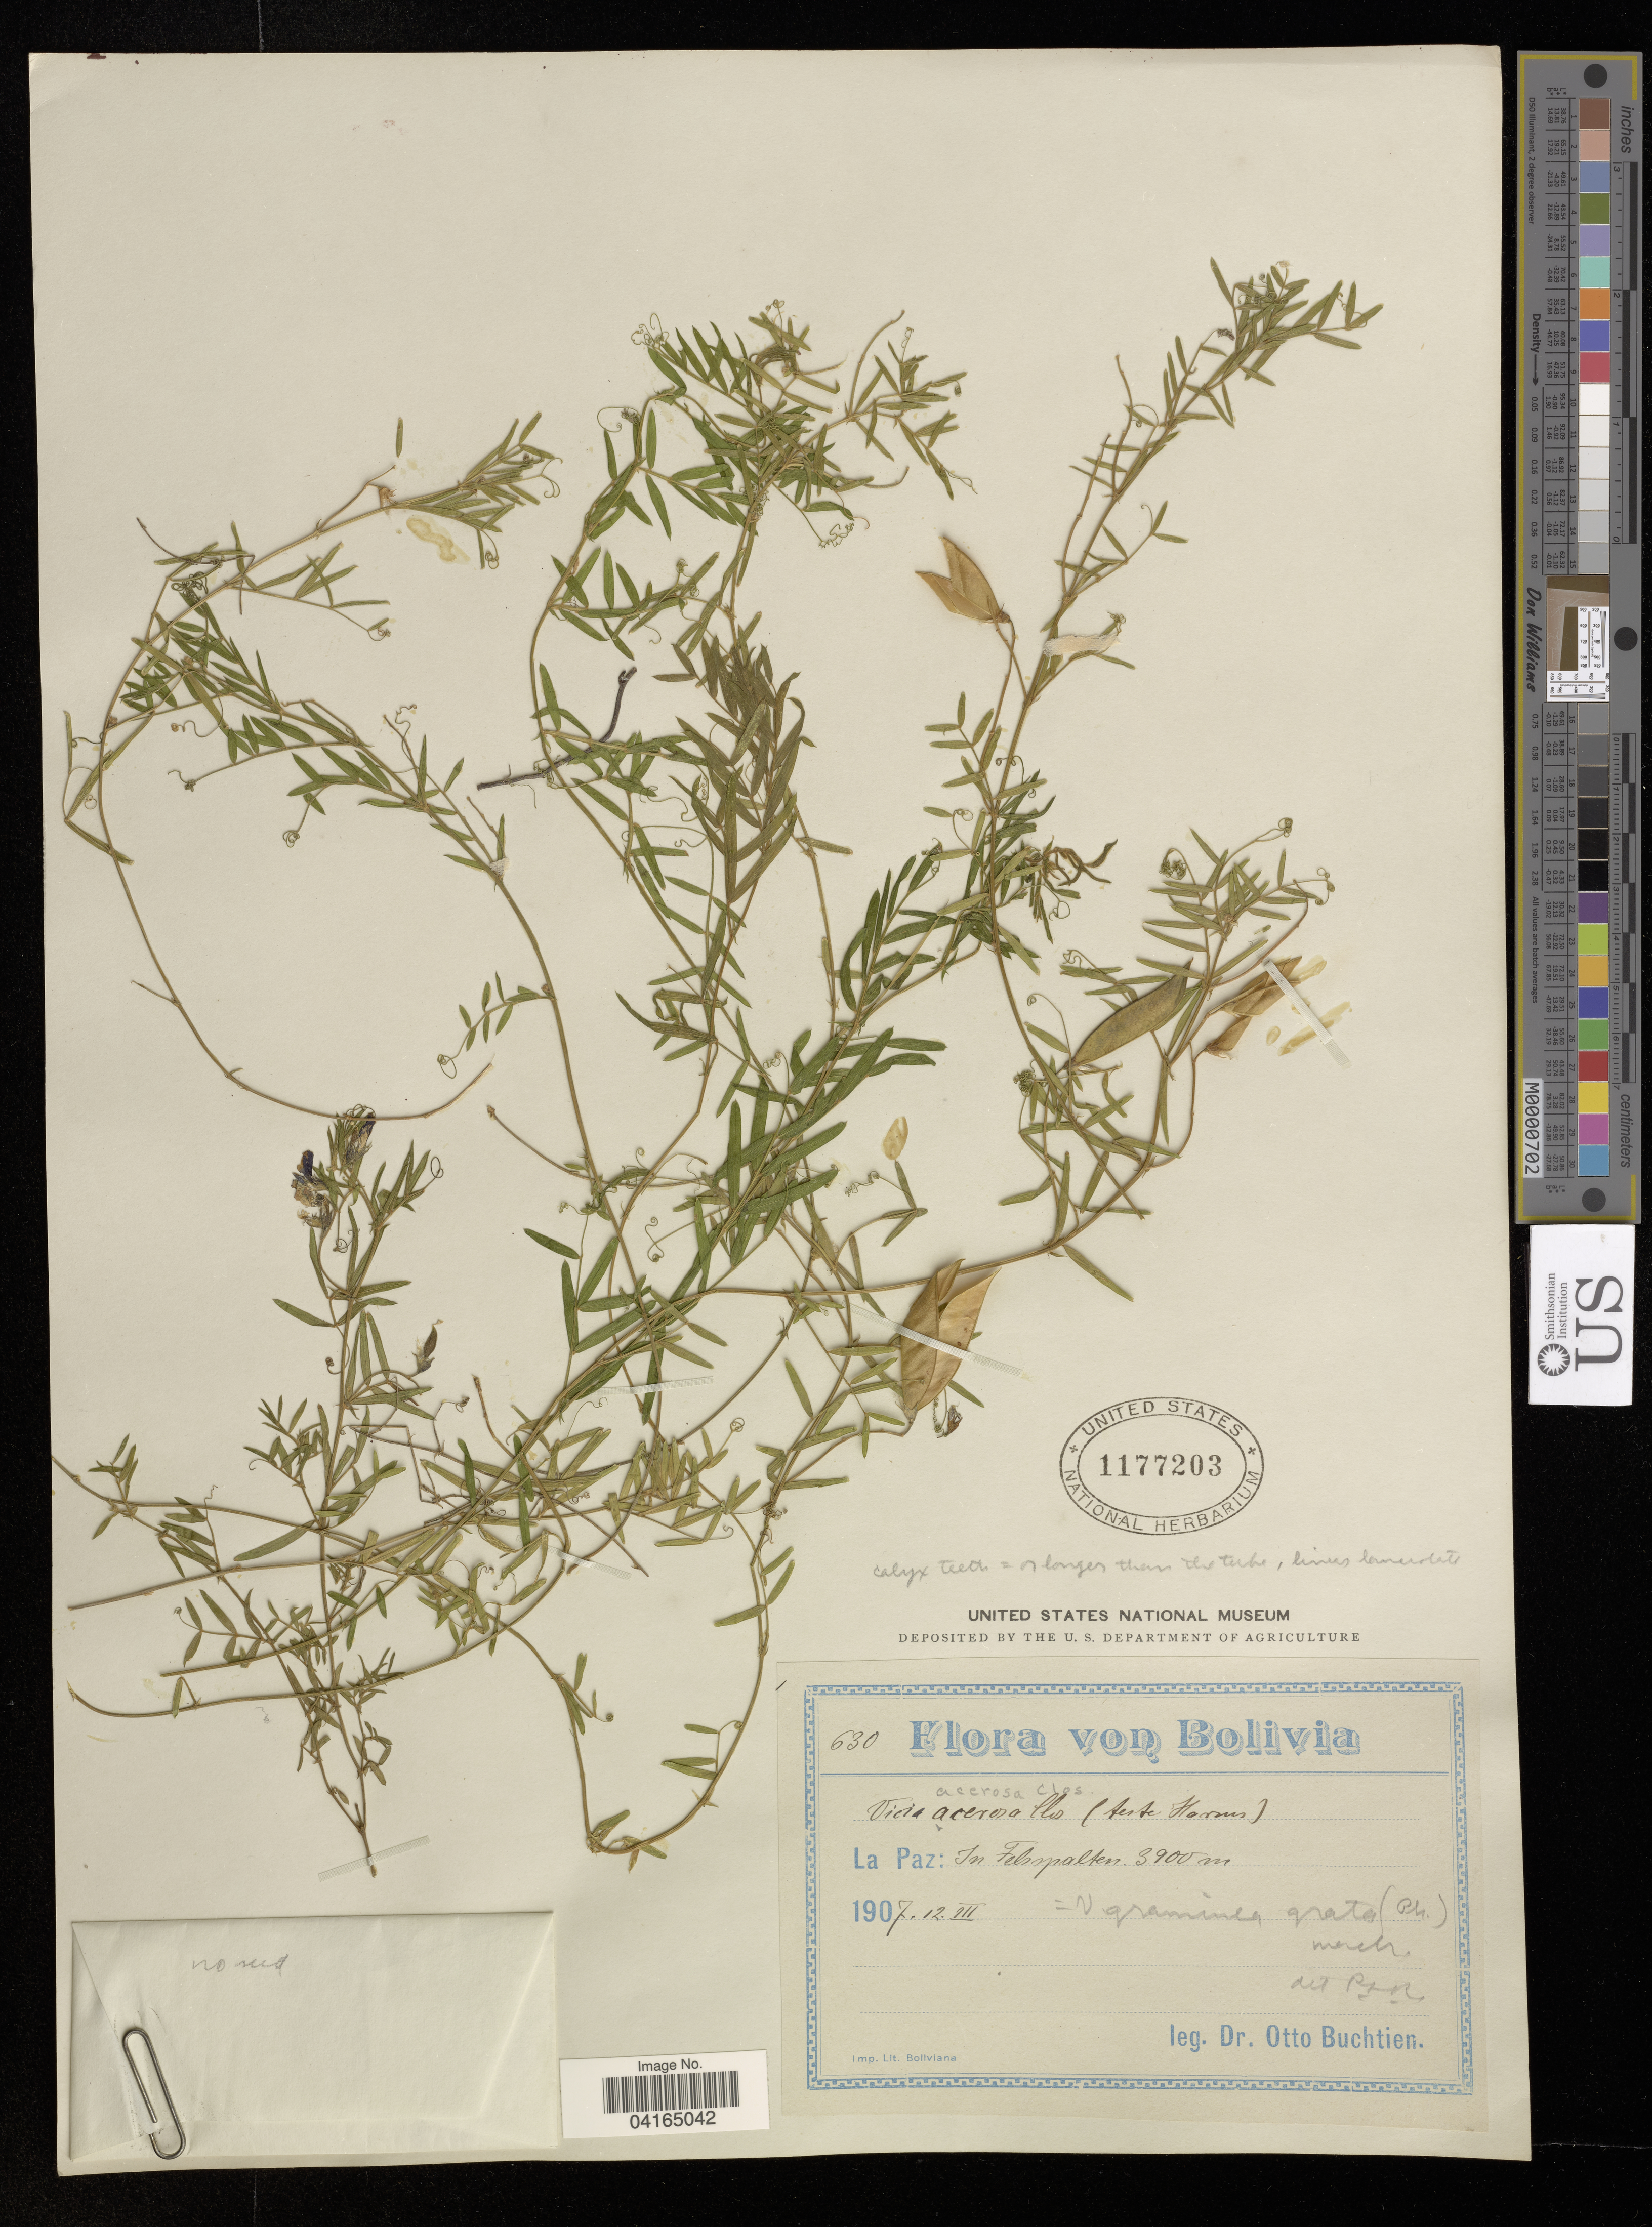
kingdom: Plantae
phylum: Tracheophyta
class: Magnoliopsida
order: Fabales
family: Fabaceae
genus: Vicia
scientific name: Vicia acerosa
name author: Clos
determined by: Hechenleitner, Paulina, RBG Edinburgh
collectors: O. Buchtien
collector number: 630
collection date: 1907-03-12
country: Bolivia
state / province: La Paz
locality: In Felsopalten.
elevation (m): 3900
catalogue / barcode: US 1177203